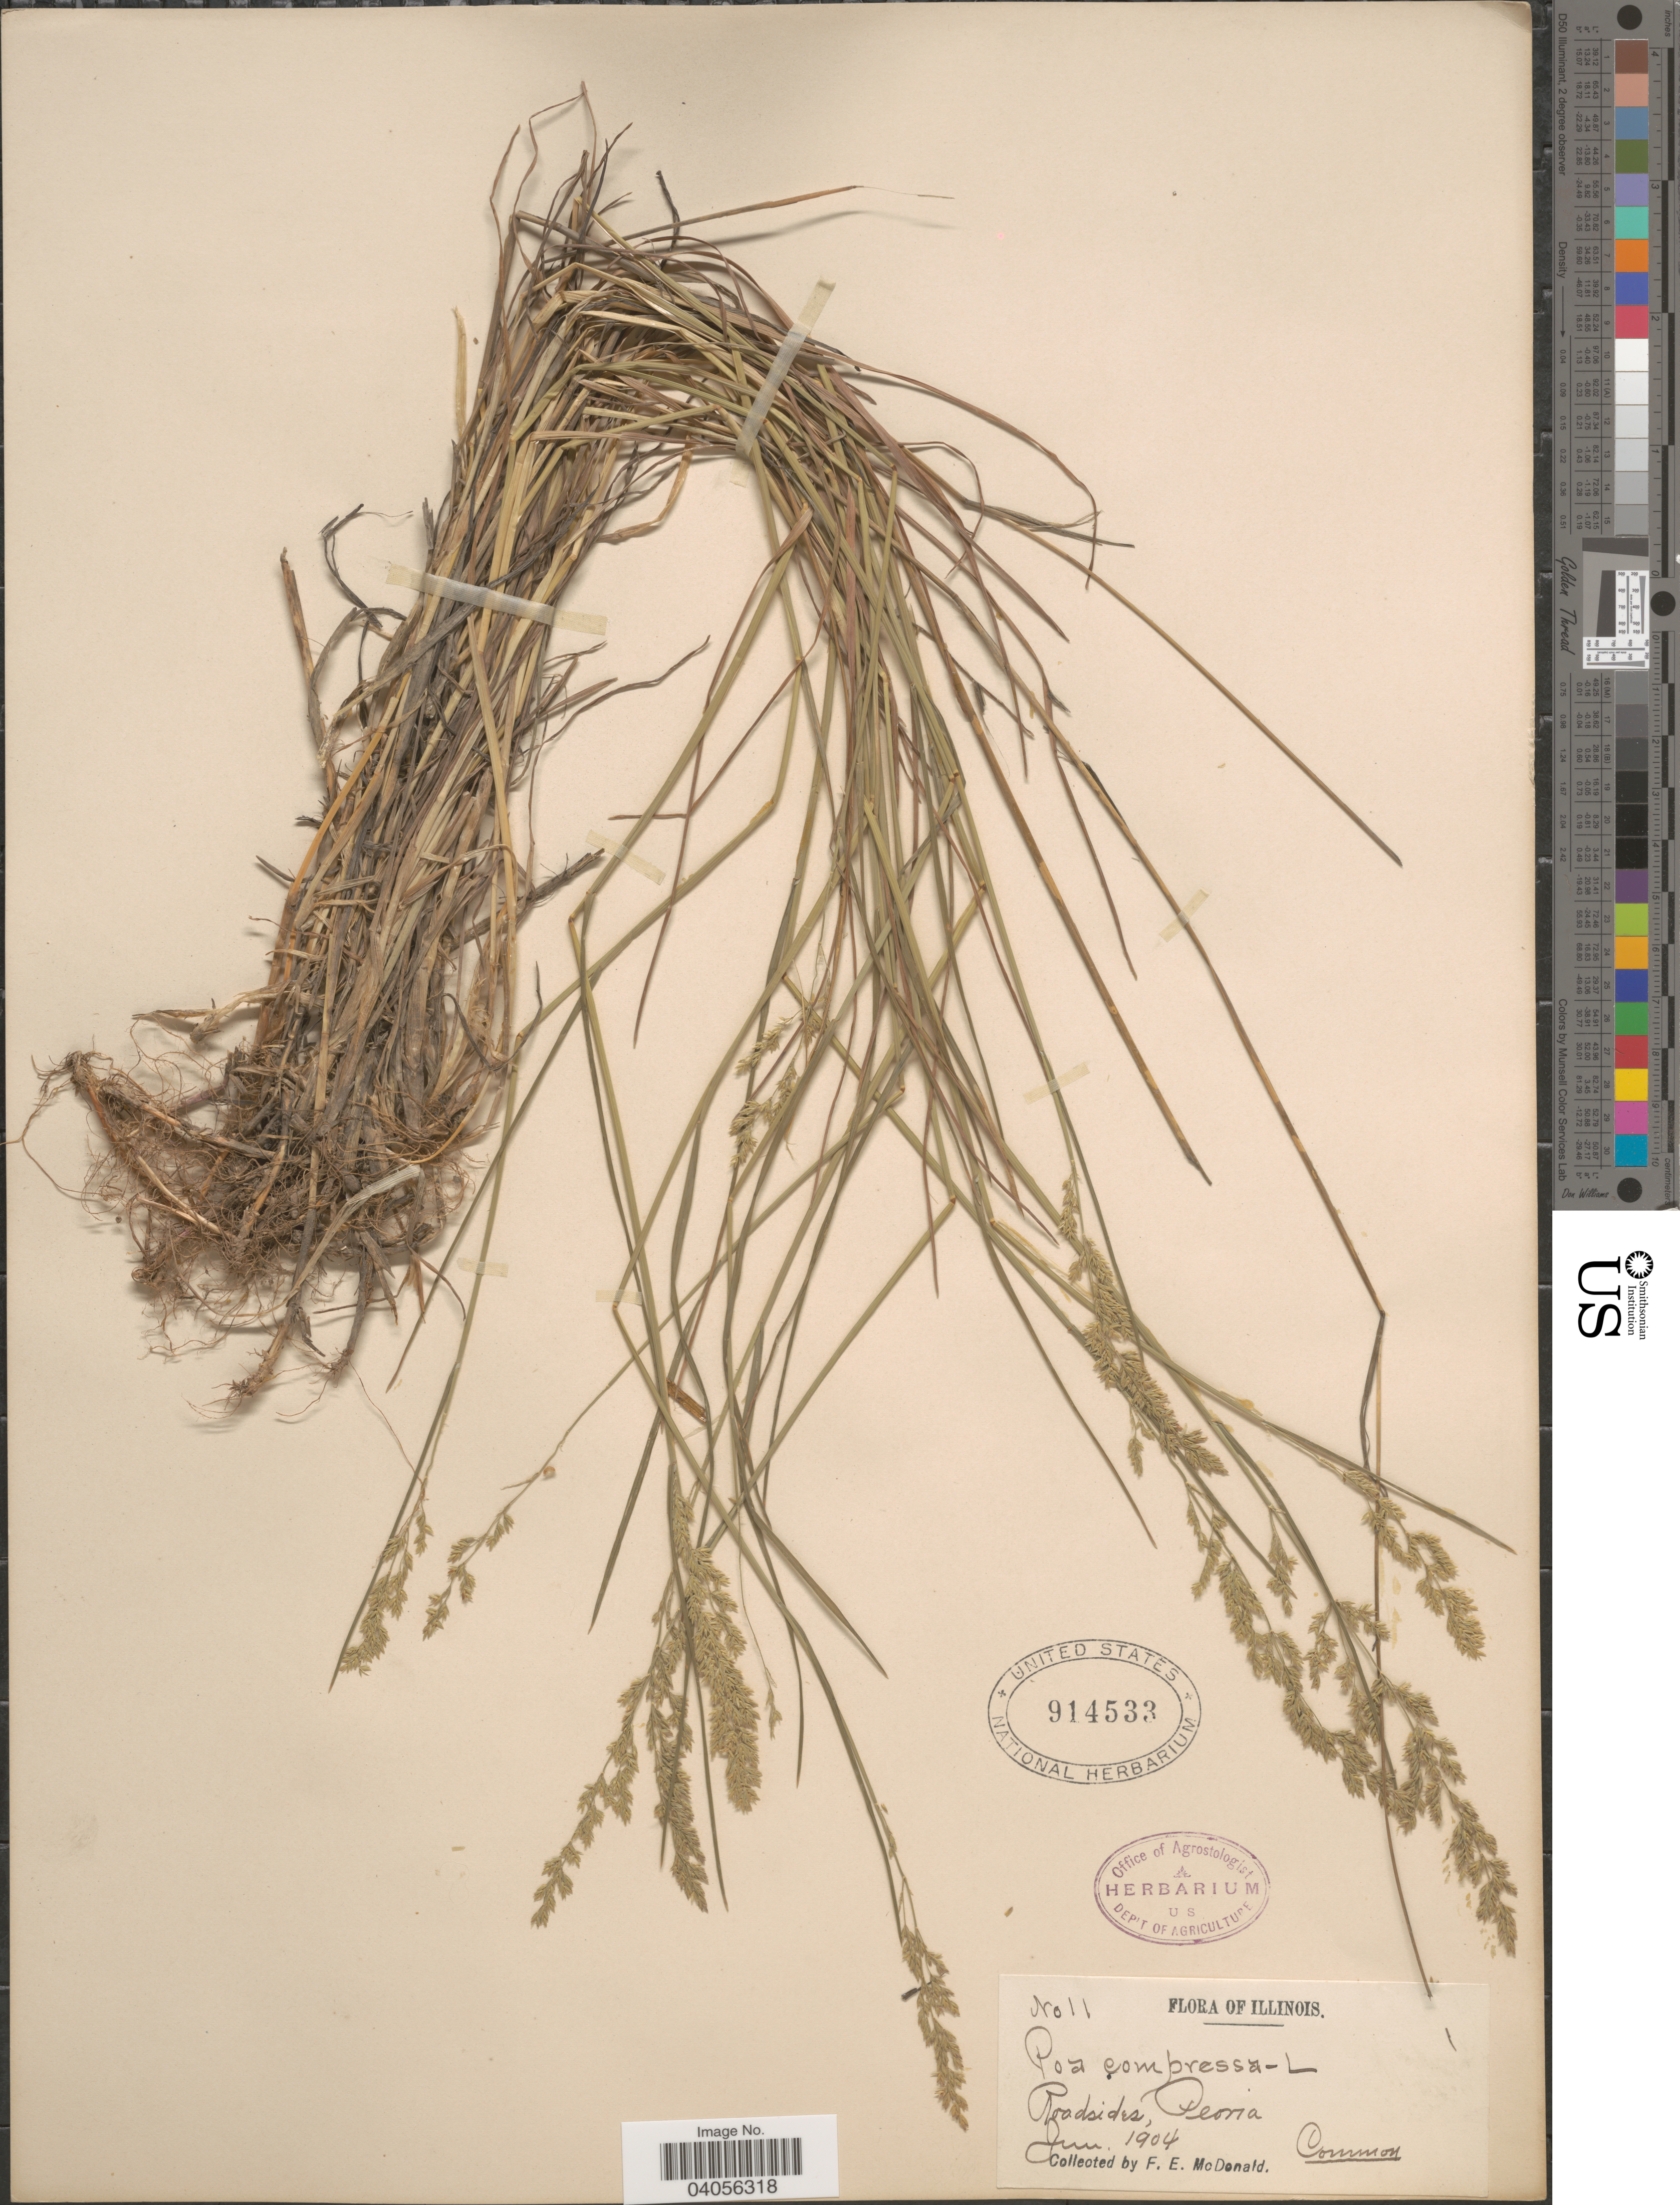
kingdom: Plantae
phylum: Tracheophyta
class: Liliopsida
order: Poales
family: Poaceae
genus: Poa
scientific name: Poa compressa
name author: L.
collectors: F. E. McDonald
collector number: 11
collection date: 1904-06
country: United States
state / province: Illinois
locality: Roadsides, Peoria.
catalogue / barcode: US 914533